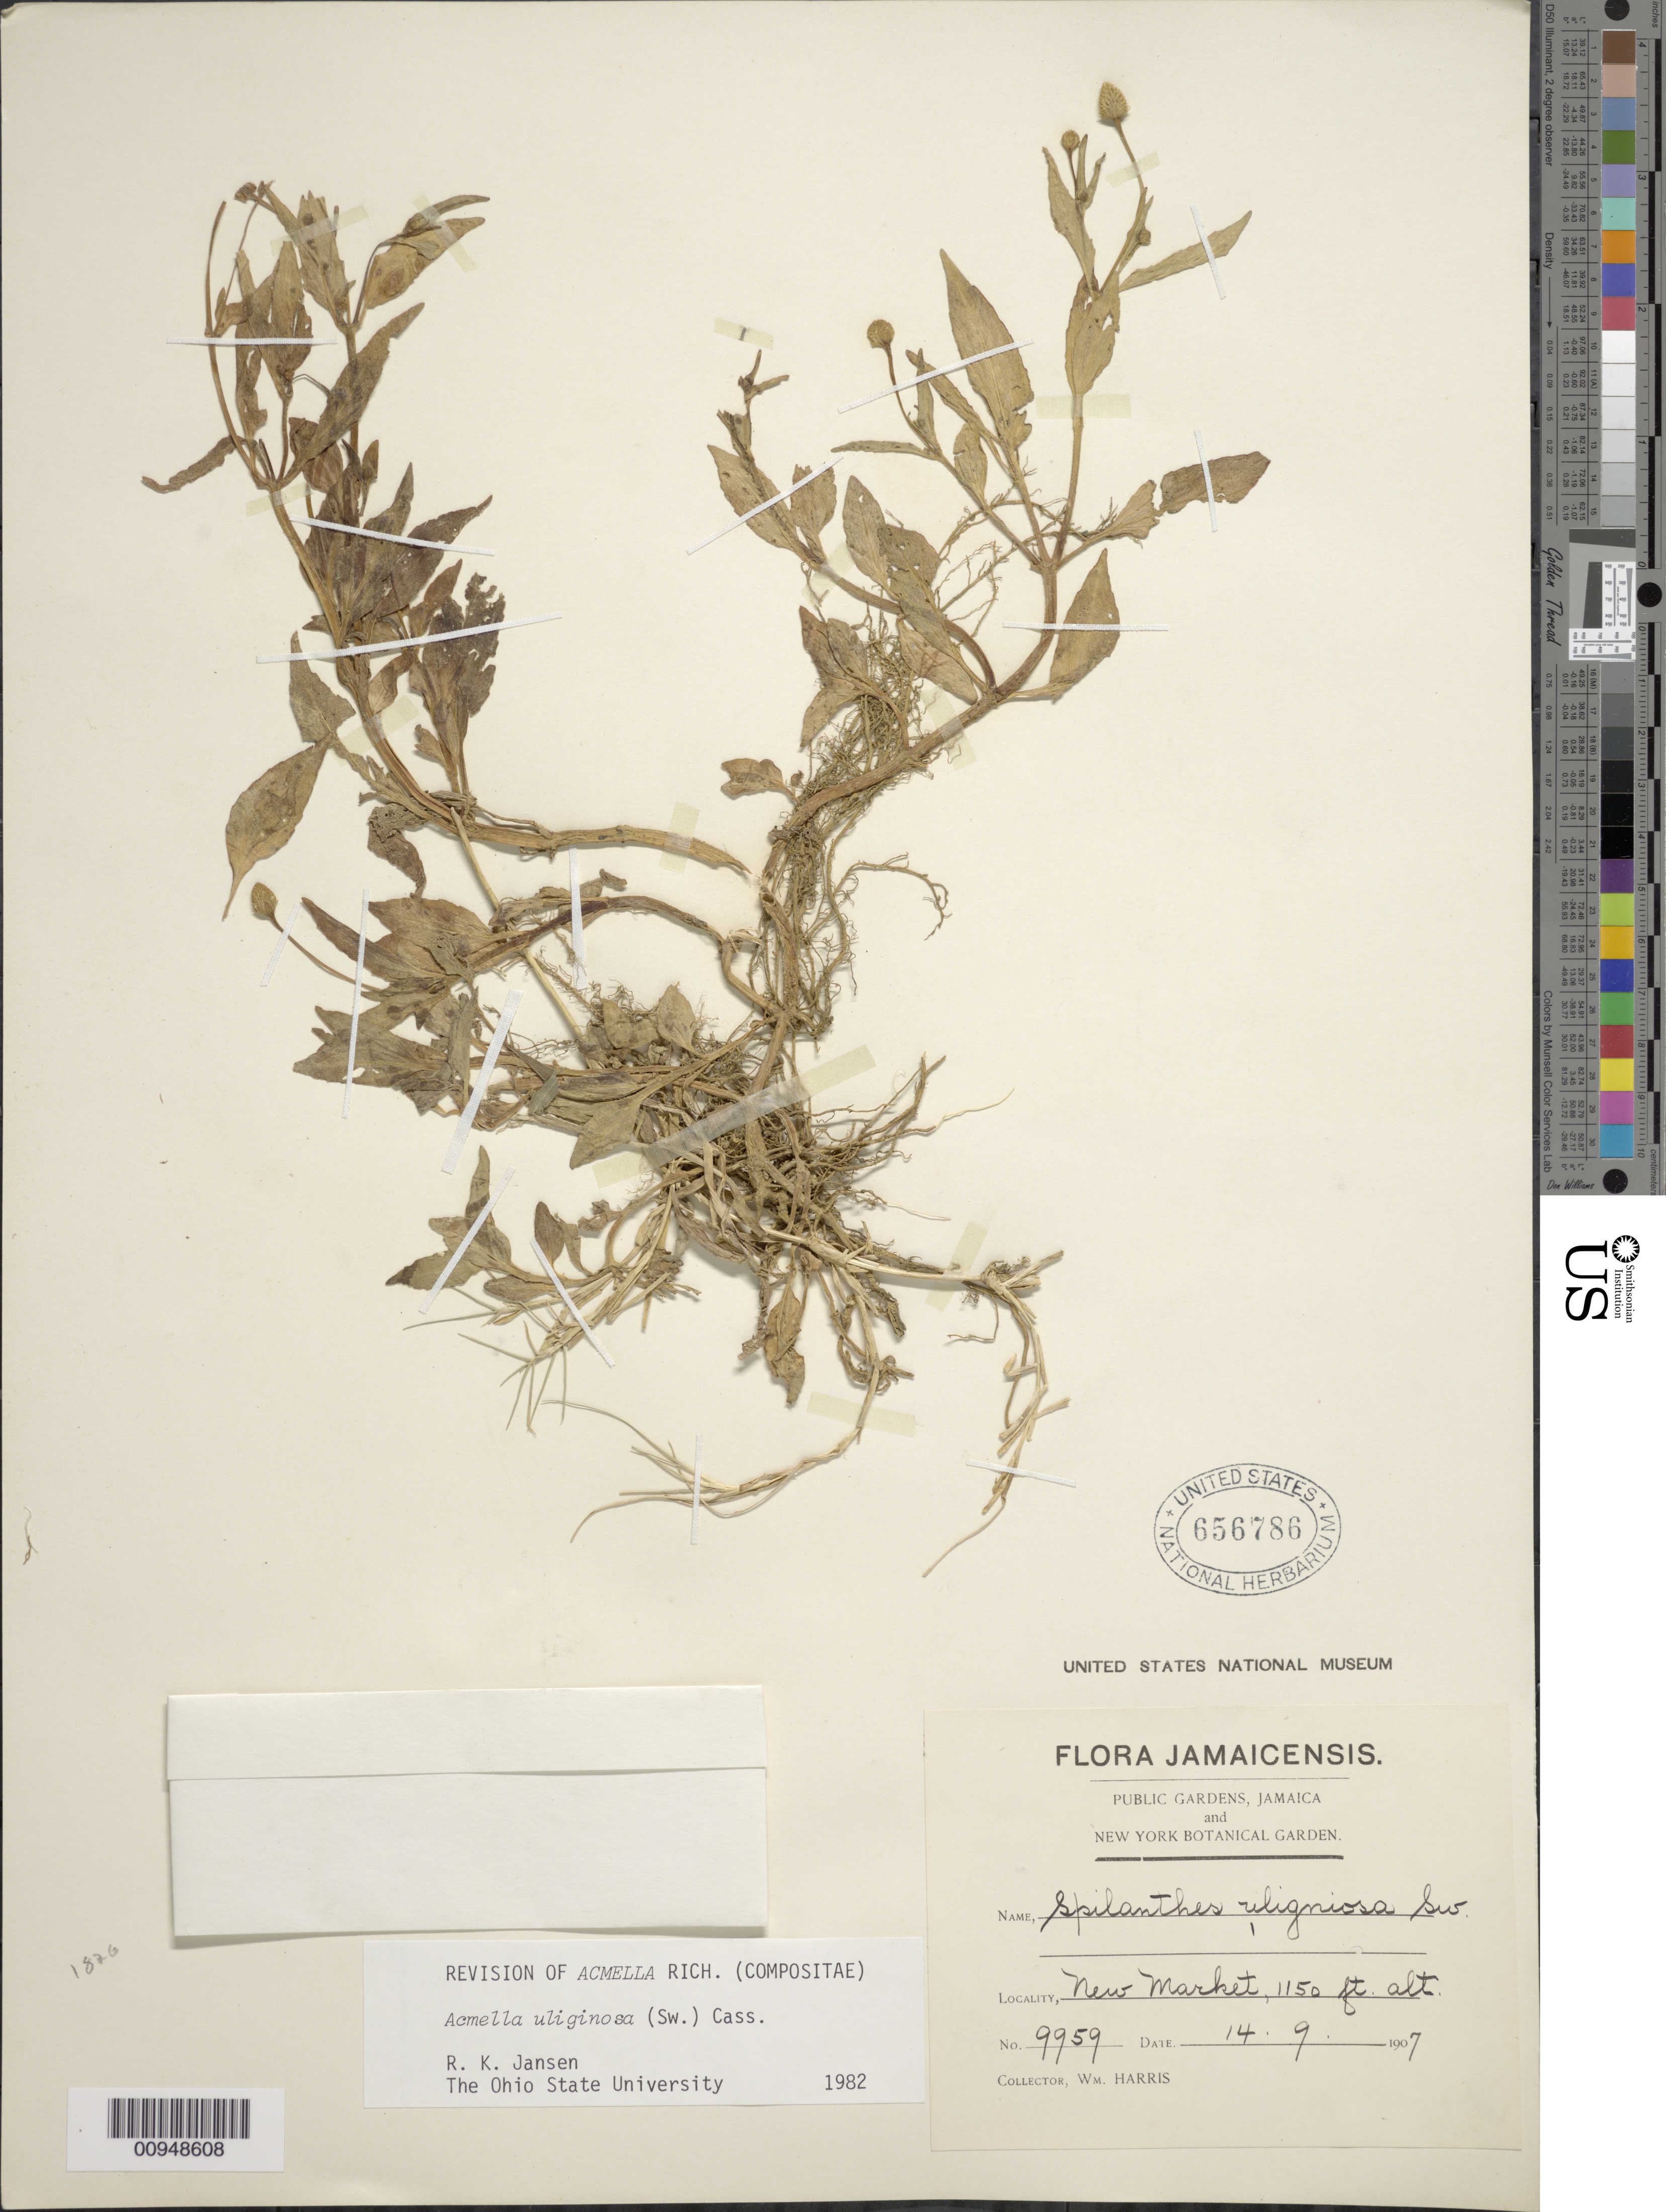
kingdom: Plantae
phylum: Tracheophyta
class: Magnoliopsida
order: Asterales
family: Asteraceae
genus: Acmella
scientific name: Acmella uliginosa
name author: (Sw.) Cass.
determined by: Jansen, R. K.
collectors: W. H. Harris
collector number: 9959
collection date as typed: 14 Sep 1907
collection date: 1907-09-14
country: Jamaica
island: Jamaica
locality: New Market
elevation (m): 351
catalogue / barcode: US 656786